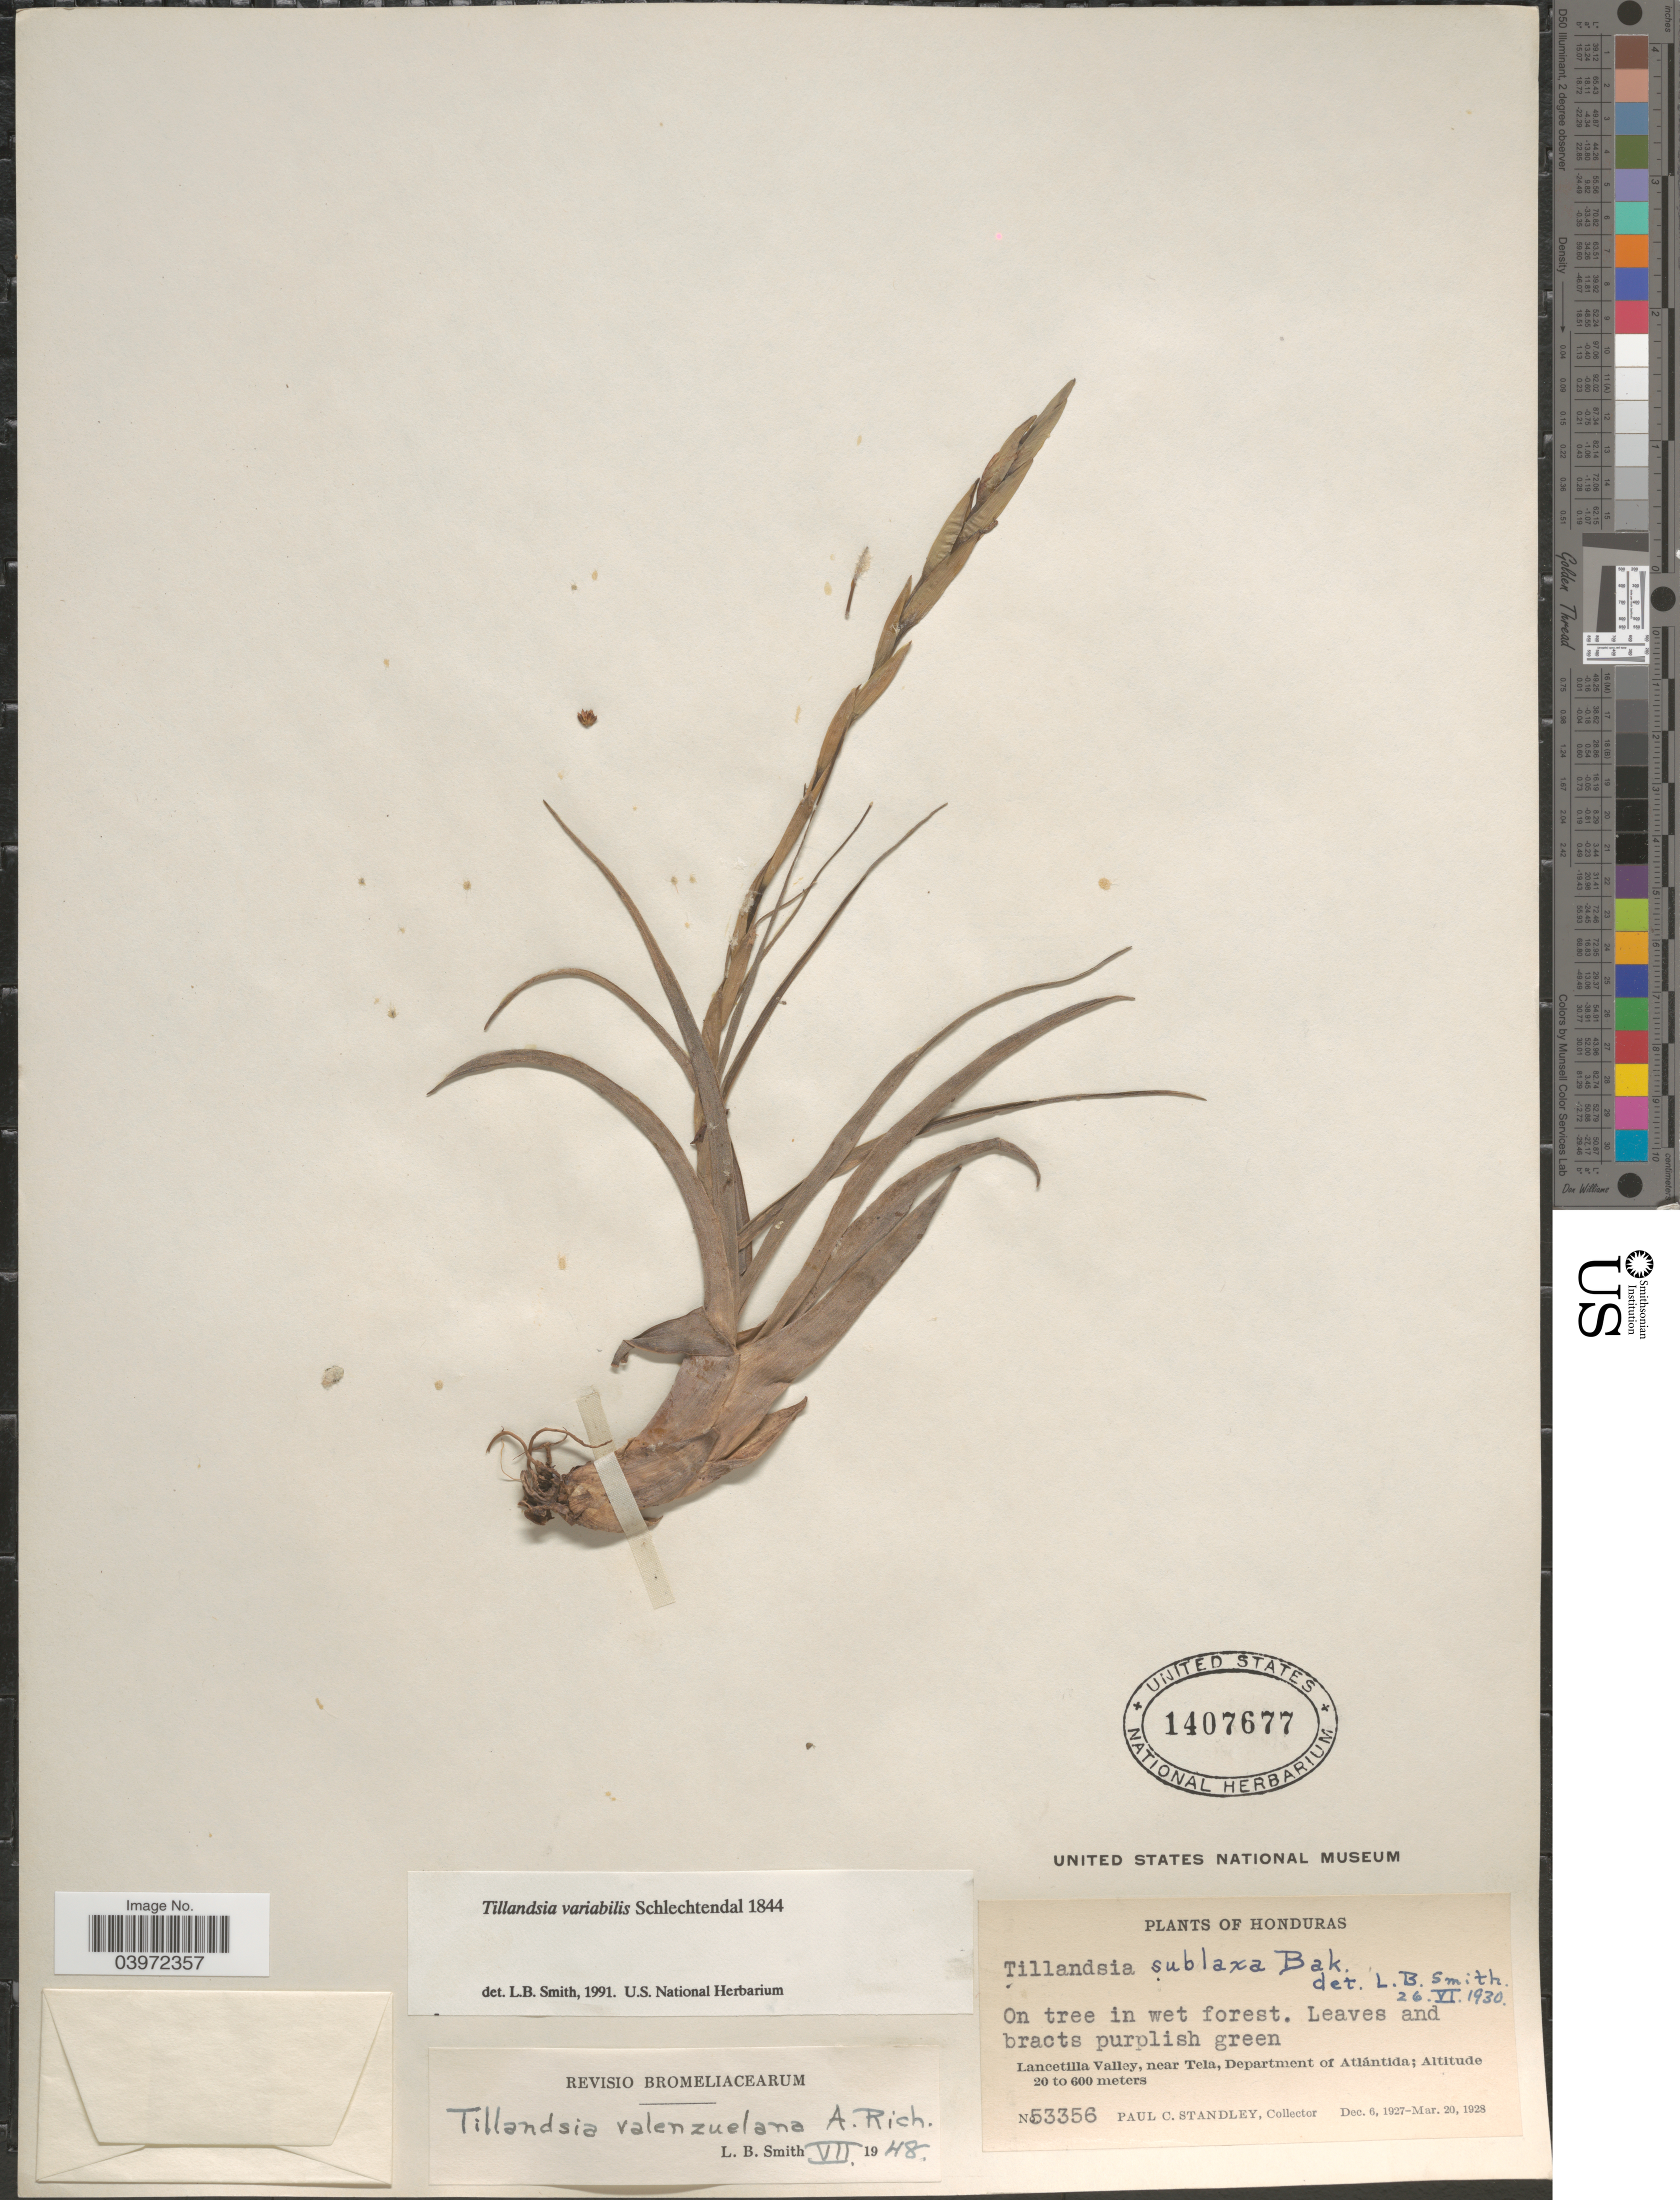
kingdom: Plantae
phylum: Tracheophyta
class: Liliopsida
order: Poales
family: Bromeliaceae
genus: Tillandsia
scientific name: Tillandsia variabilis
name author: Schltdl.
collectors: P. C. Standley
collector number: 53356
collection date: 1927-12-06/1928-03-20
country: Honduras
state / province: Atlantida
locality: Lancetilla Valley, near Tela, Department of Atlántida.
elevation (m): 20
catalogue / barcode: US 1407677